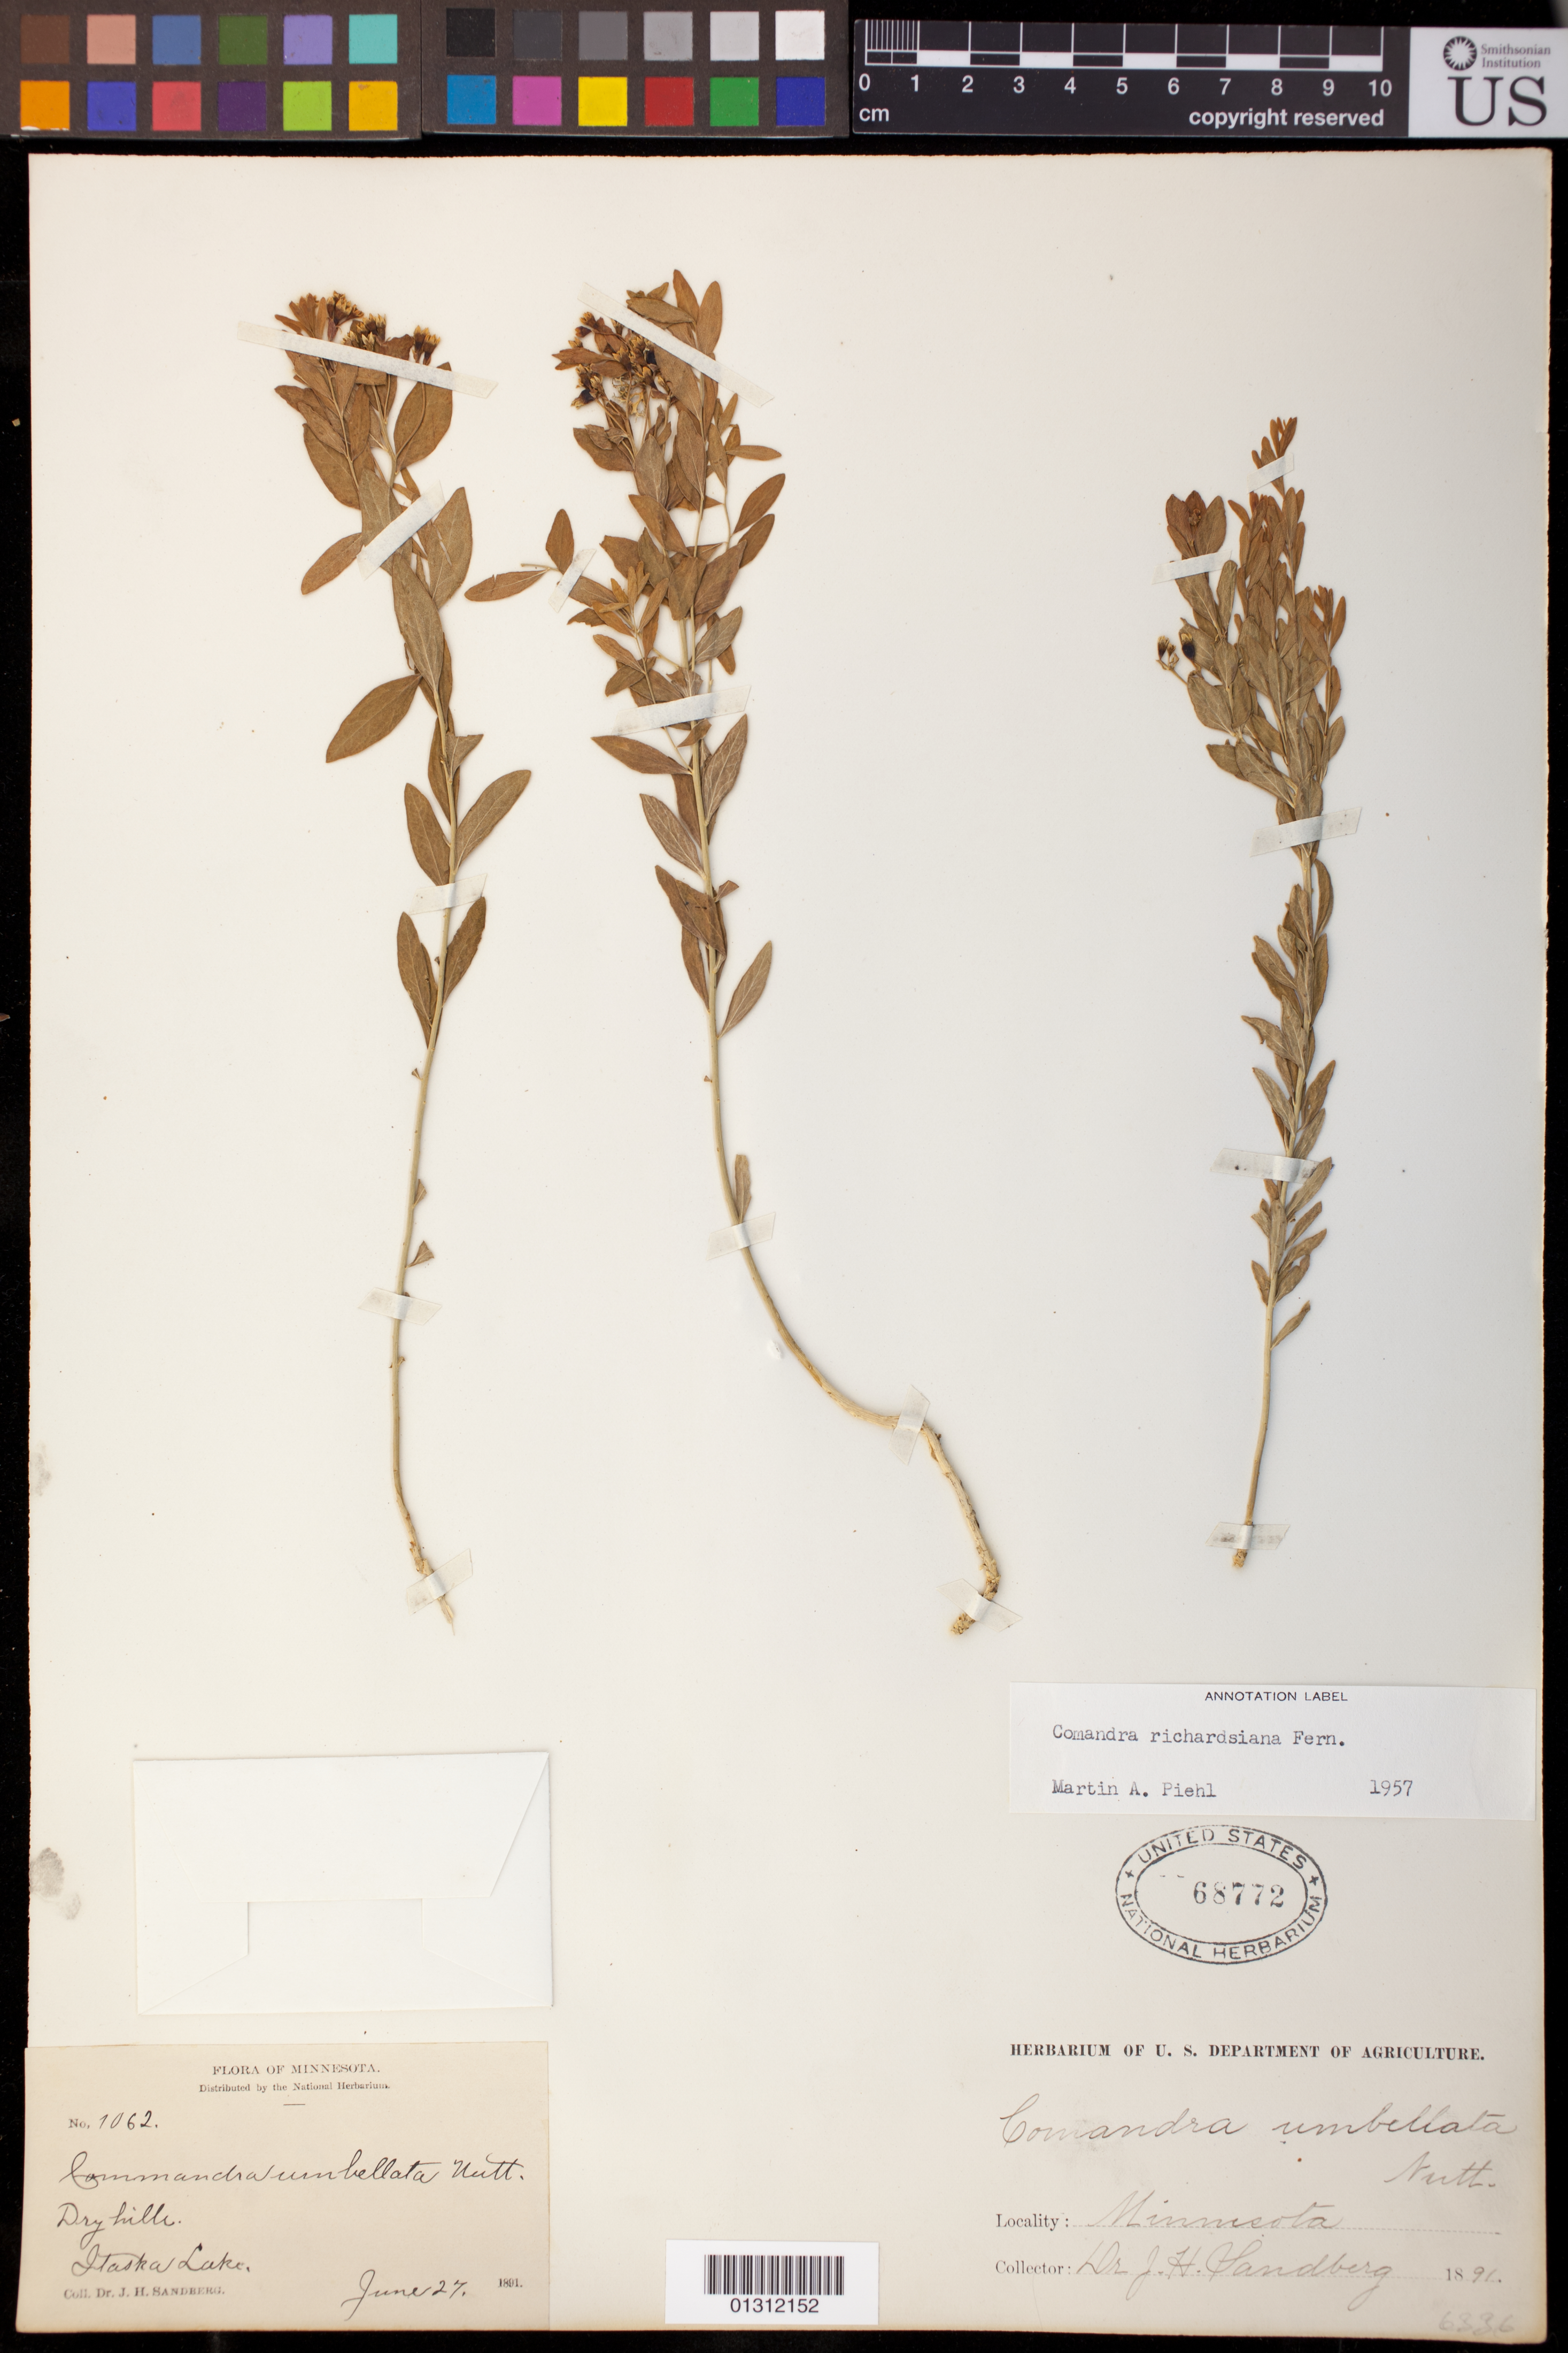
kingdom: Plantae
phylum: Tracheophyta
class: Magnoliopsida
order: Santalales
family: Comandraceae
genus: Comandra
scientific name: Comandra richardsiana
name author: Fernald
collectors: J. H. Sandberg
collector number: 1062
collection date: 1891-06-27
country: United States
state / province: Minnesota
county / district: Itasca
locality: Itaska Lake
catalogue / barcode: US 68772